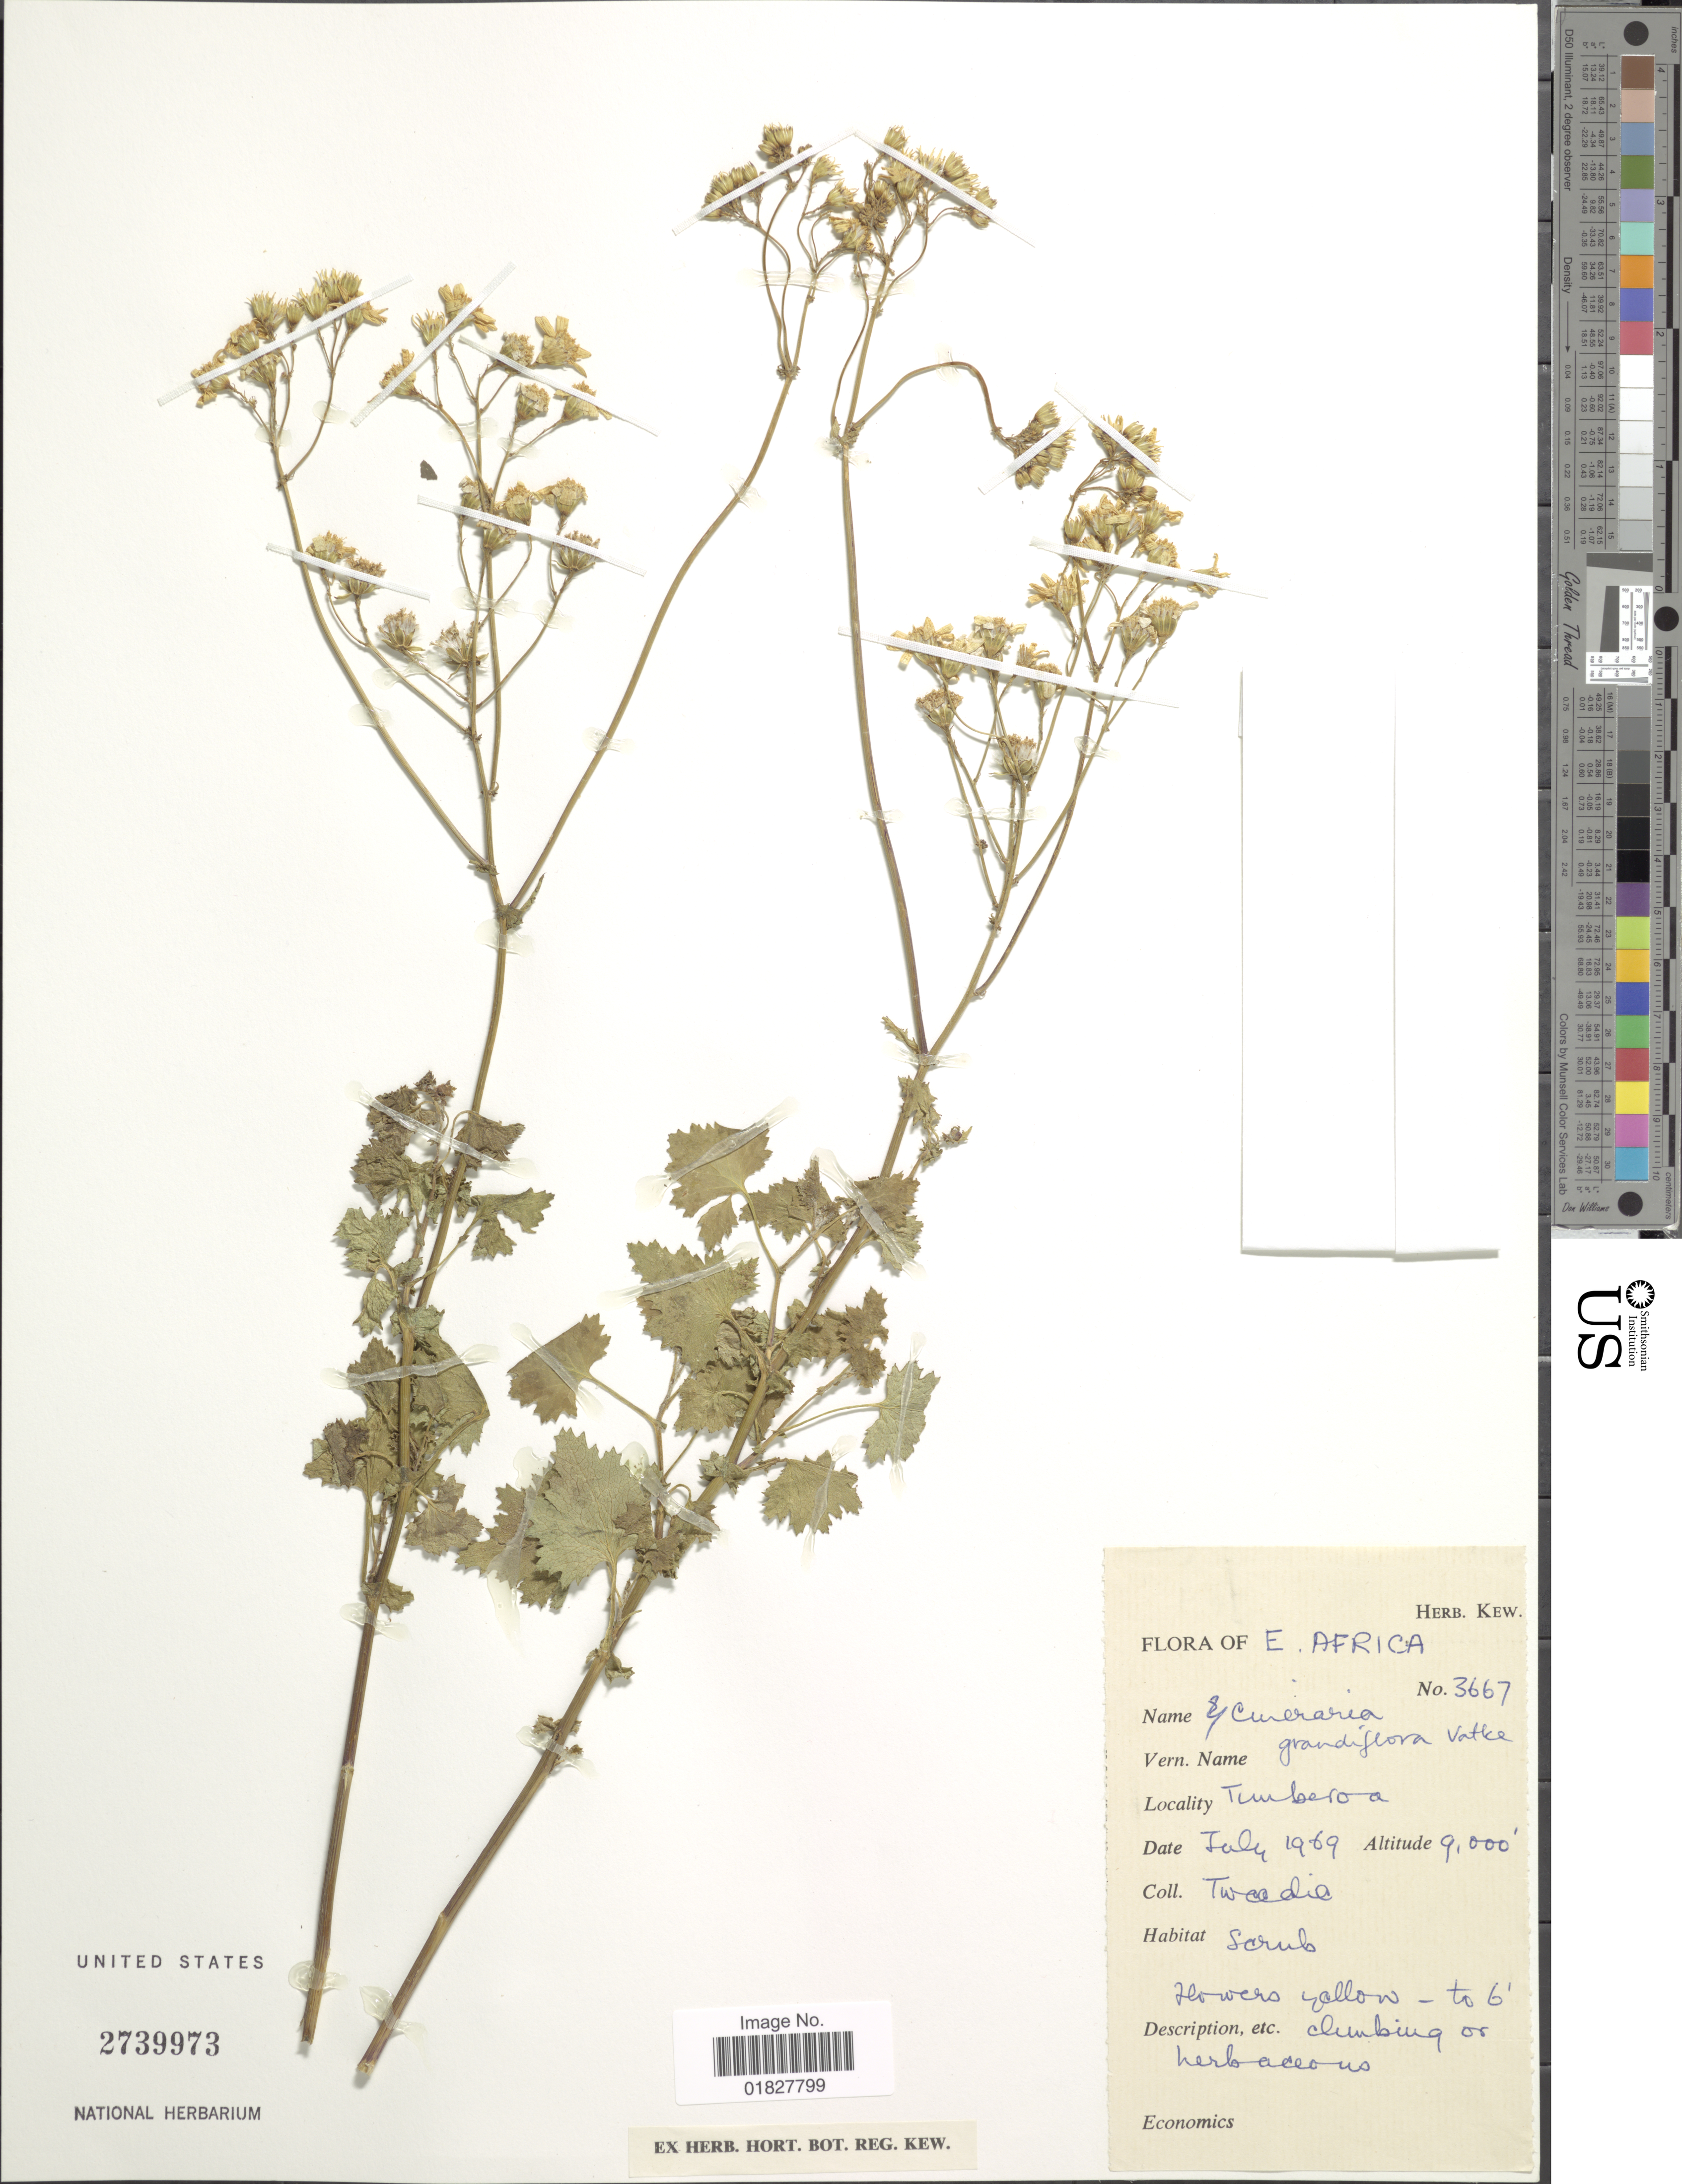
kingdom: Plantae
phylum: Tracheophyta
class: Magnoliopsida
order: Asterales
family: Asteraceae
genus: Cineraria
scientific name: Cineraria grandiflora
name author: Vatke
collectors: -- Tweedie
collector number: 3667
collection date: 1969-07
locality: E. Africa, Timberoa [interpreted]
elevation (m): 2743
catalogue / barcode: US 2739973